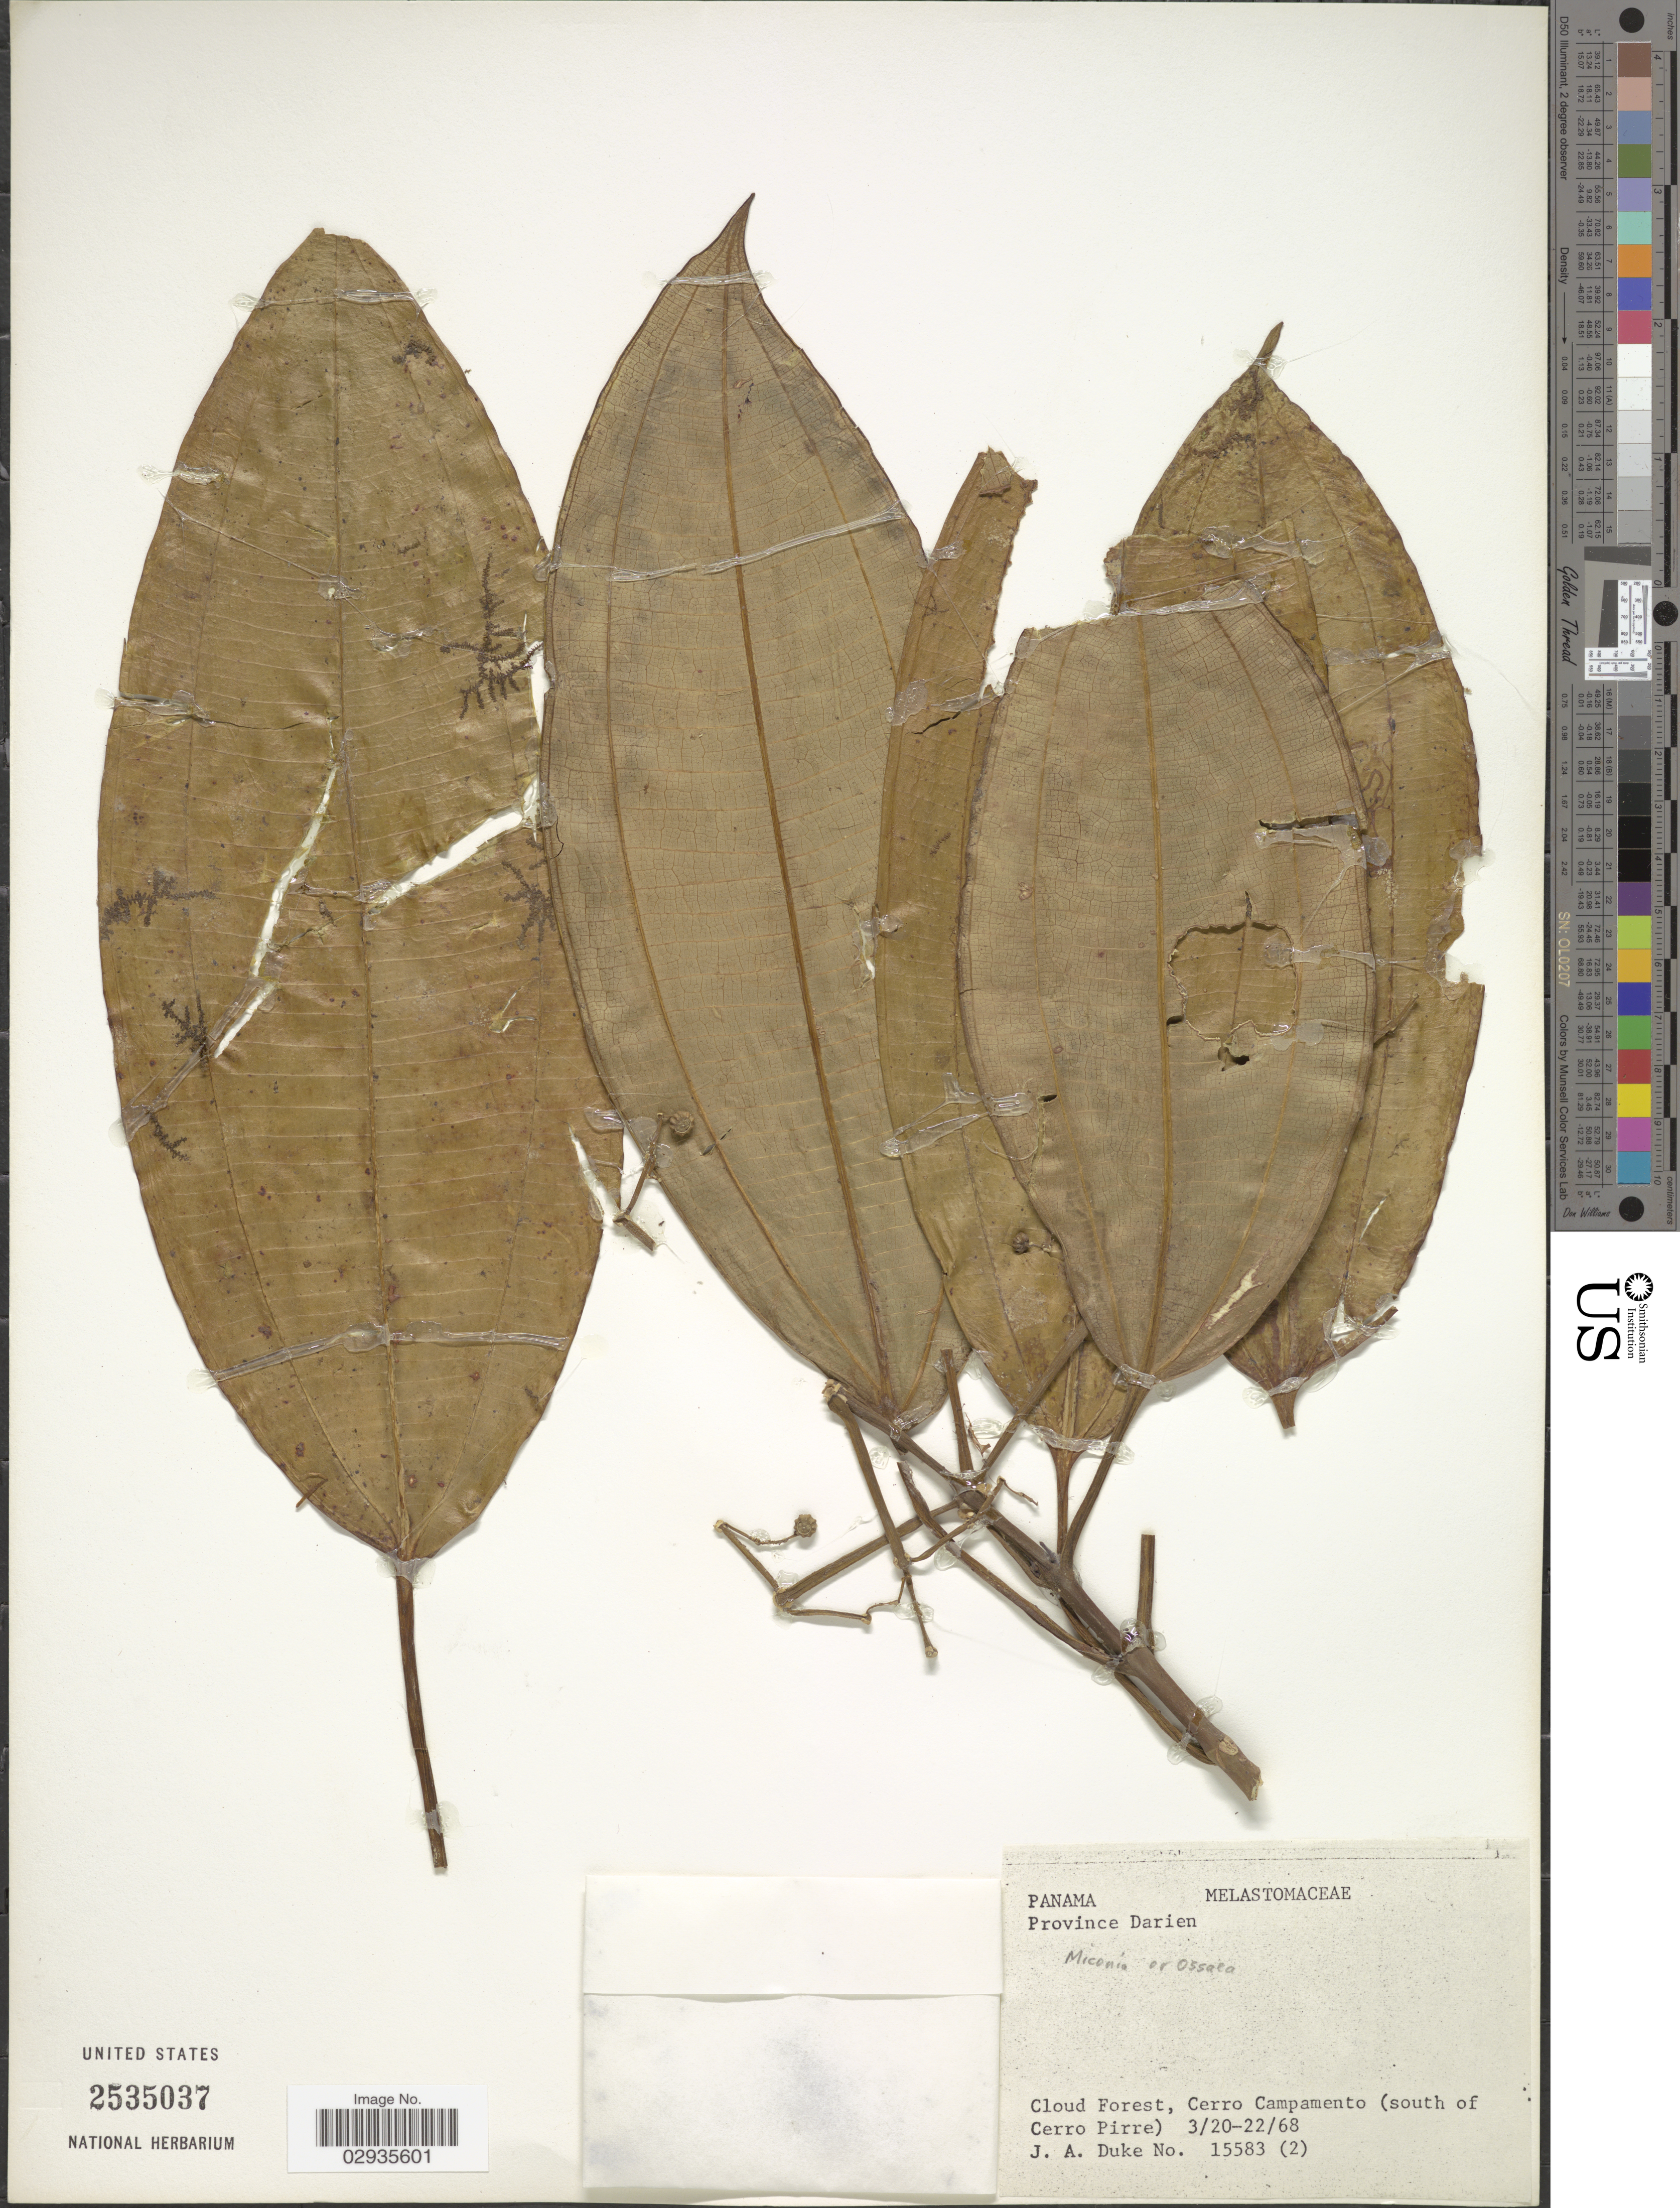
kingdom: Plantae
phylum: Tracheophyta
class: Magnoliopsida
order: Myrtales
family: Melastomataceae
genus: Miconia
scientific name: Miconia sp.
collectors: J. A. Duke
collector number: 15583 (2)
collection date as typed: Transcribed d/m/y: 20/3/68 to 22/3/68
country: Panama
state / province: Darién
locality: Cerro Campamento (south of Cerro Pirre).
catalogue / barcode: US 2535037